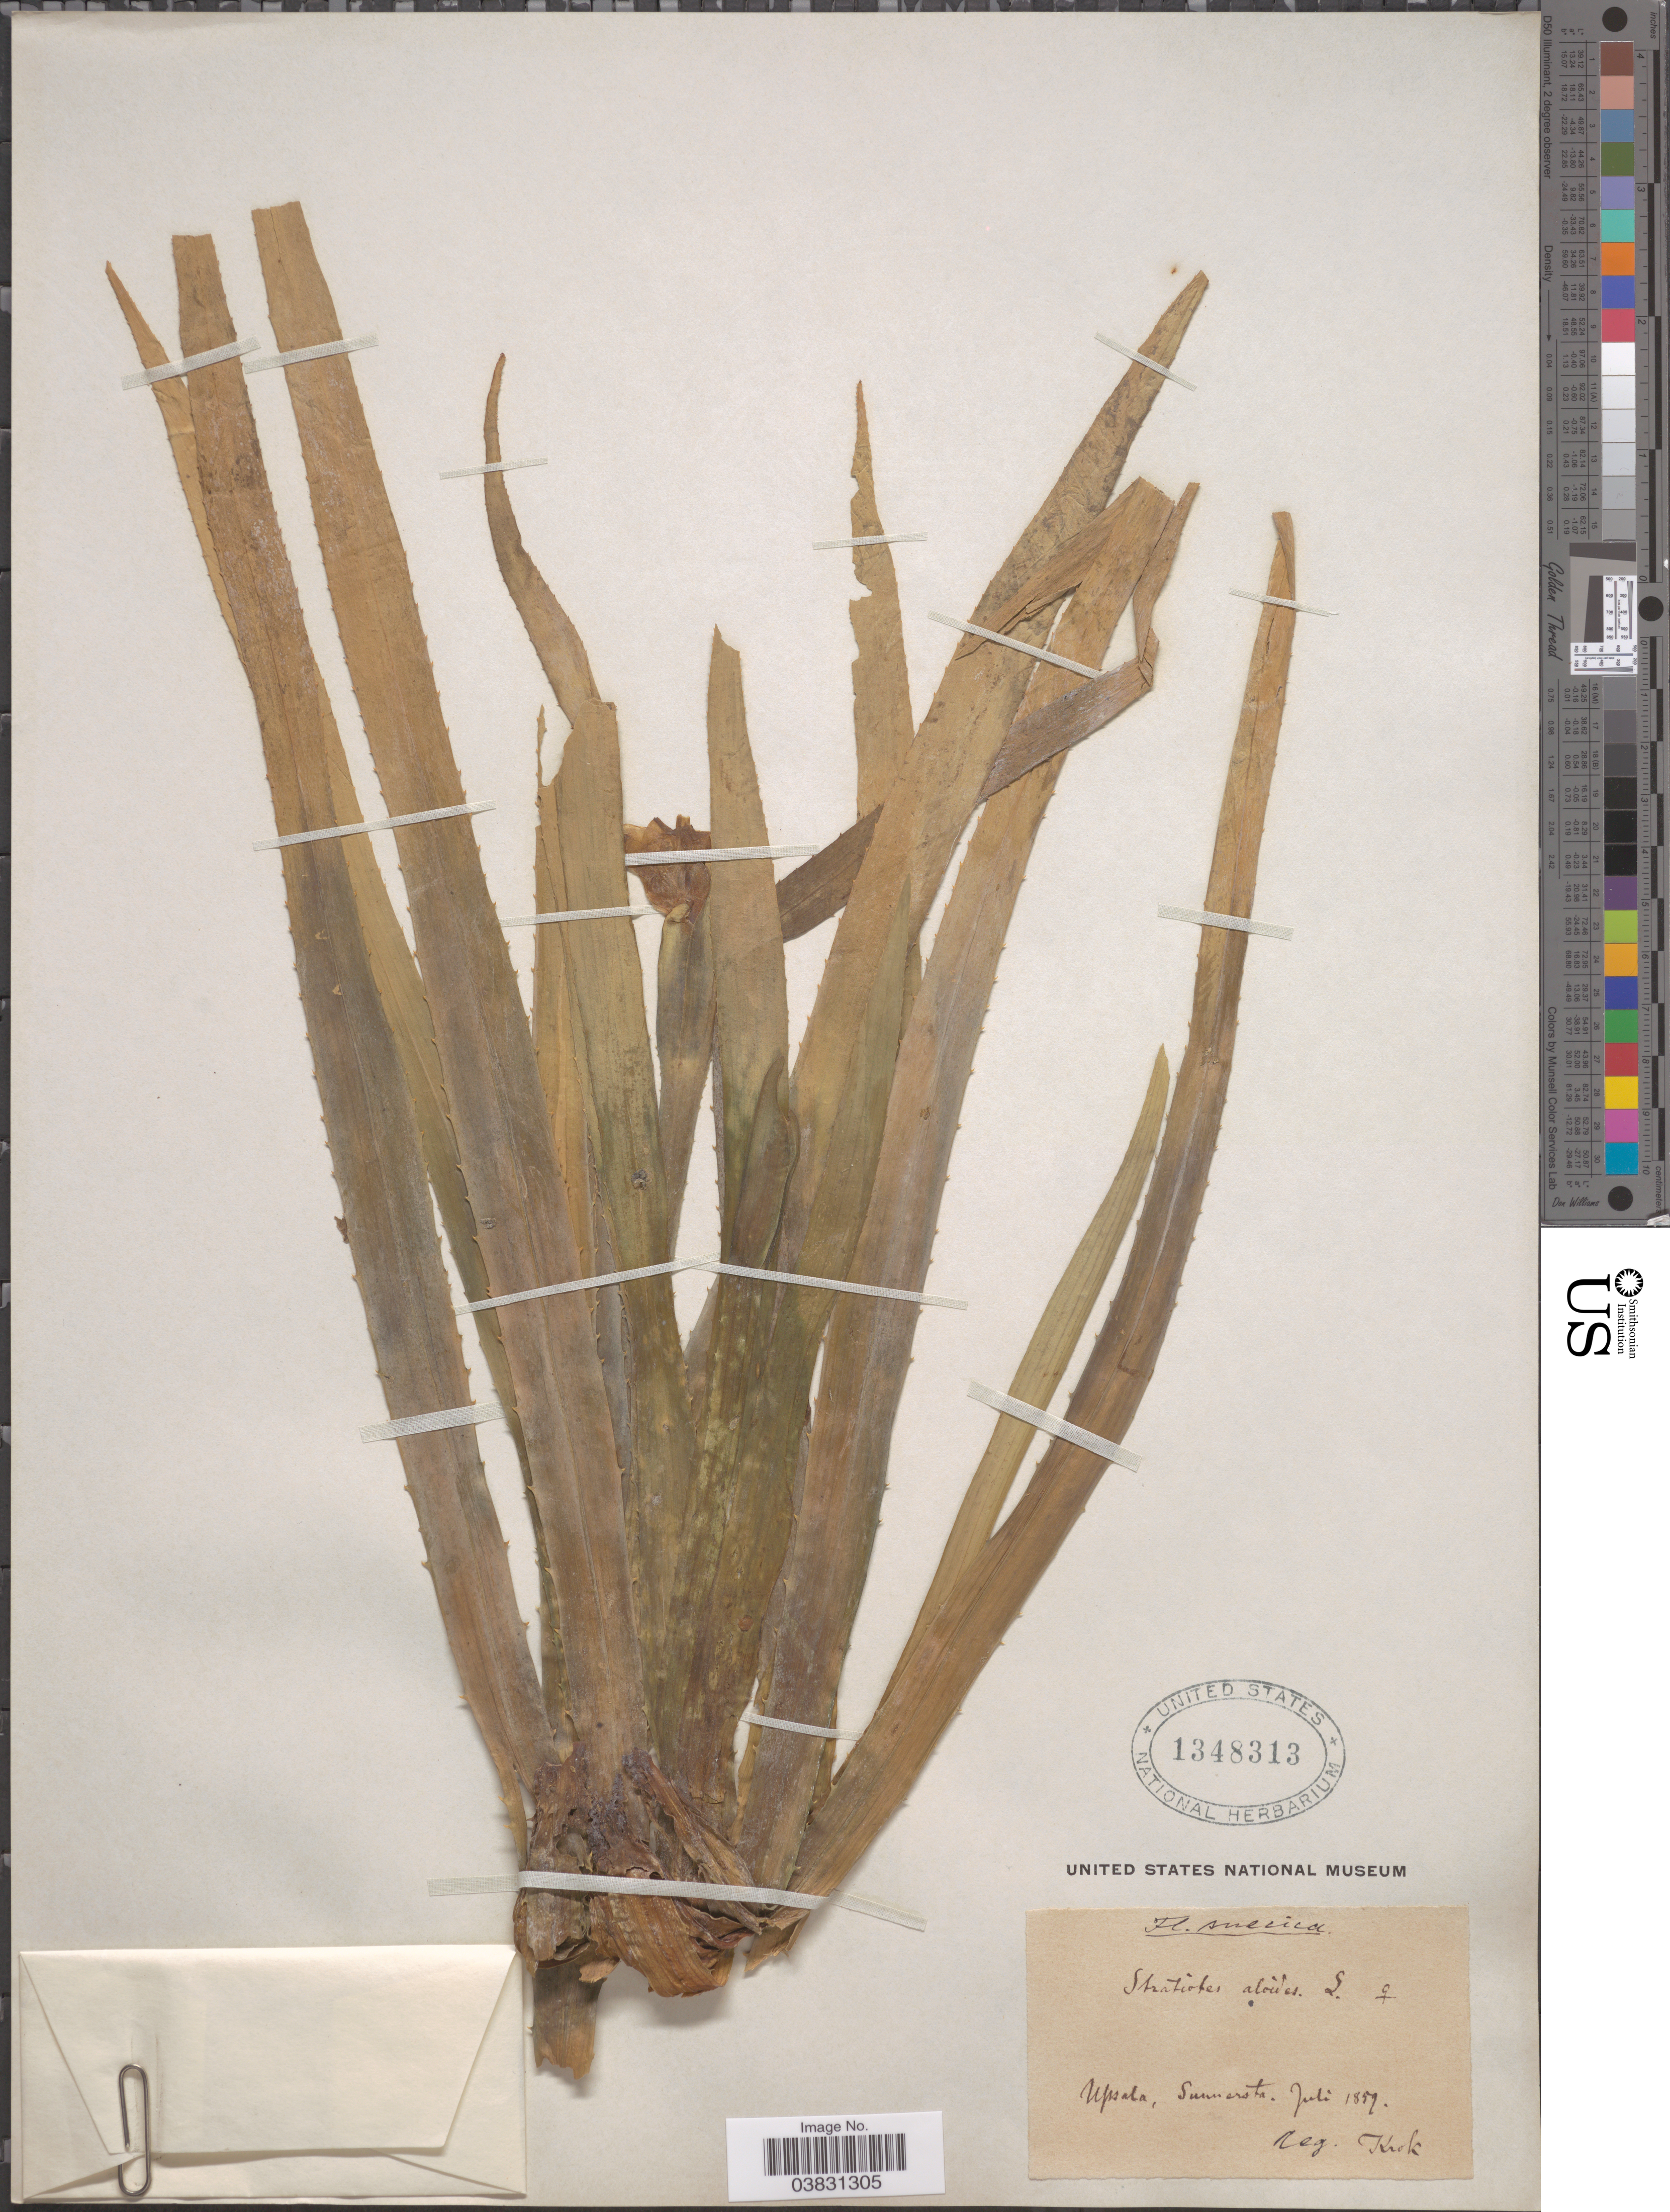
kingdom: Plantae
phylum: Tracheophyta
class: Liliopsida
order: Alismatales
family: Hydrocharitaceae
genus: Stratiotes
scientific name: Stratiotes aloides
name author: L.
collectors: T. Krok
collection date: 1859-07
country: Sweden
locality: Suecica. Upsala, Sunnersta.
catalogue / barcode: US 1348313